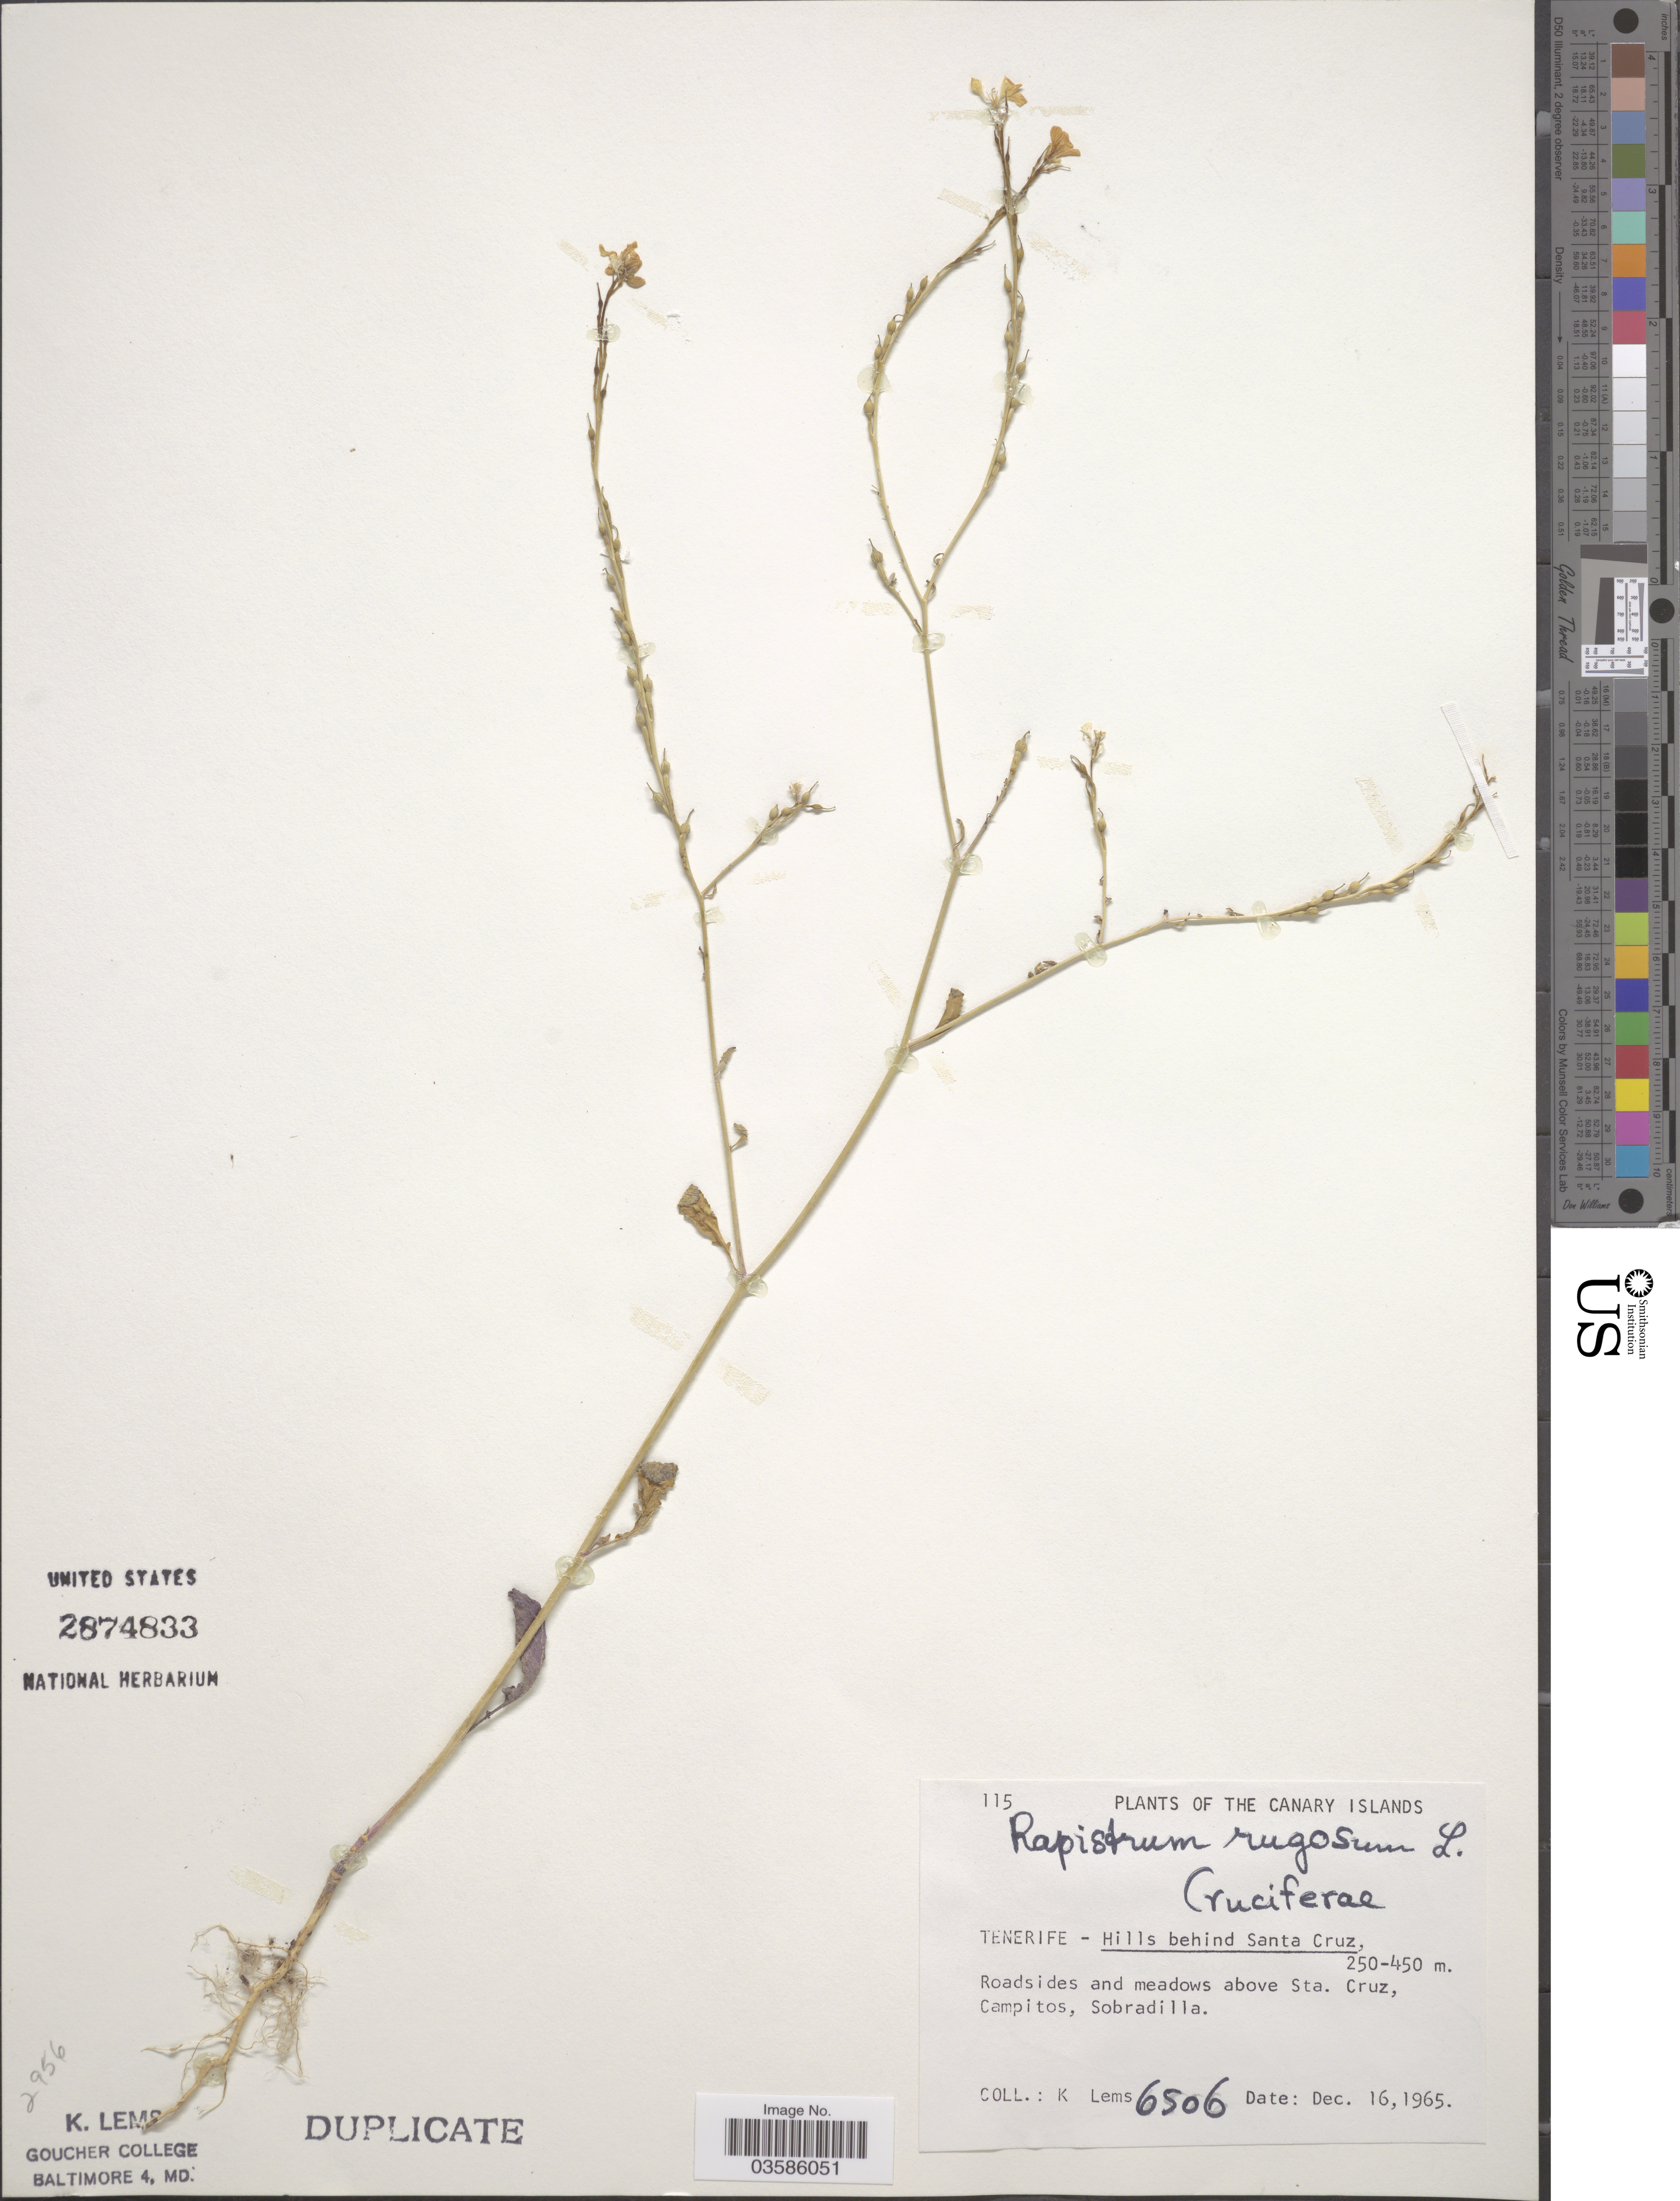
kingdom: Plantae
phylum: Tracheophyta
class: Magnoliopsida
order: Brassicales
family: Brassicaceae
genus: Rapistrum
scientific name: Rapistrum rugosum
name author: (L.) All.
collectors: K. Lems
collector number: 6506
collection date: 1965-12-16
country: Spain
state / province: Canarias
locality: The Canary Islands. Roadsides and meadows above Sta. Cruz, Campitos, Sobradilla.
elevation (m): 250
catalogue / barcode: US 2874833